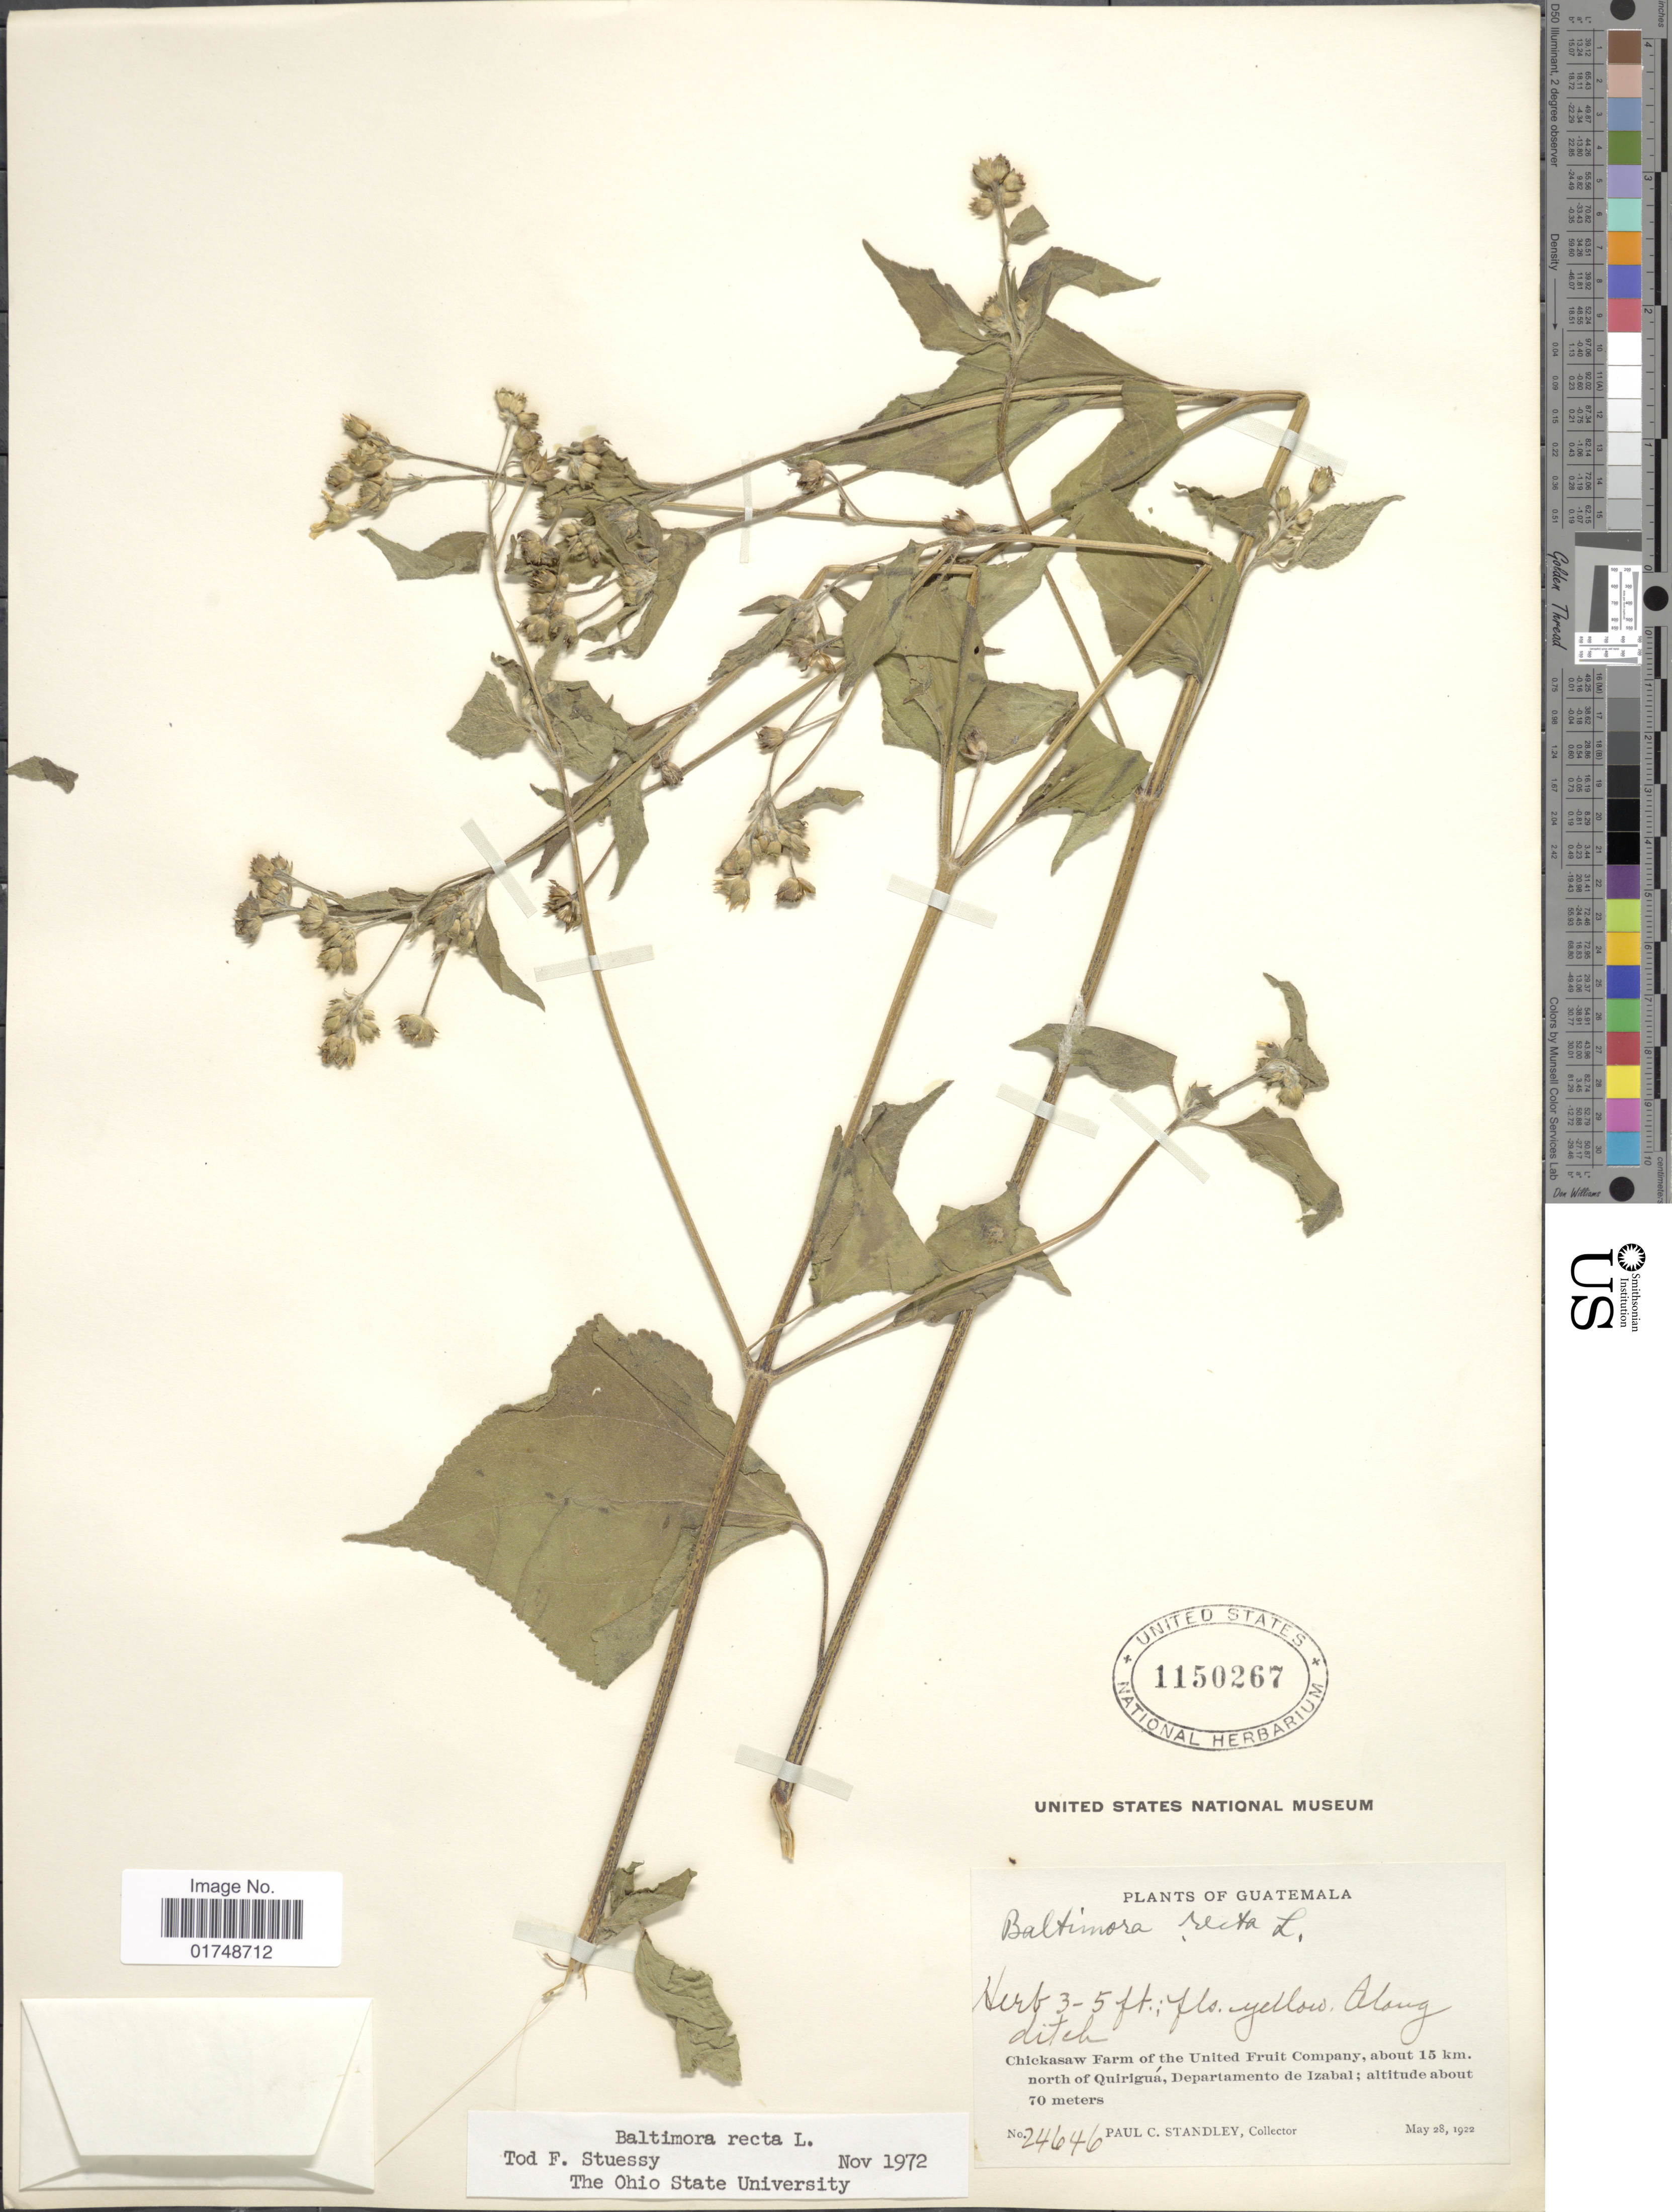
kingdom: Plantae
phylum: Tracheophyta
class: Magnoliopsida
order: Asterales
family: Asteraceae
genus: Baltimora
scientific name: Baltimora recta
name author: L.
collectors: P. C. Standley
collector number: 24646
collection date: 1922-05-28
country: Guatemala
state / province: Izabal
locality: Chickasaw Farm of the United Fruit Company; about 15 km. north of Quirigua, Departamento de Izabal. Along ditch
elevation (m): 70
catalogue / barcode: US 1150267